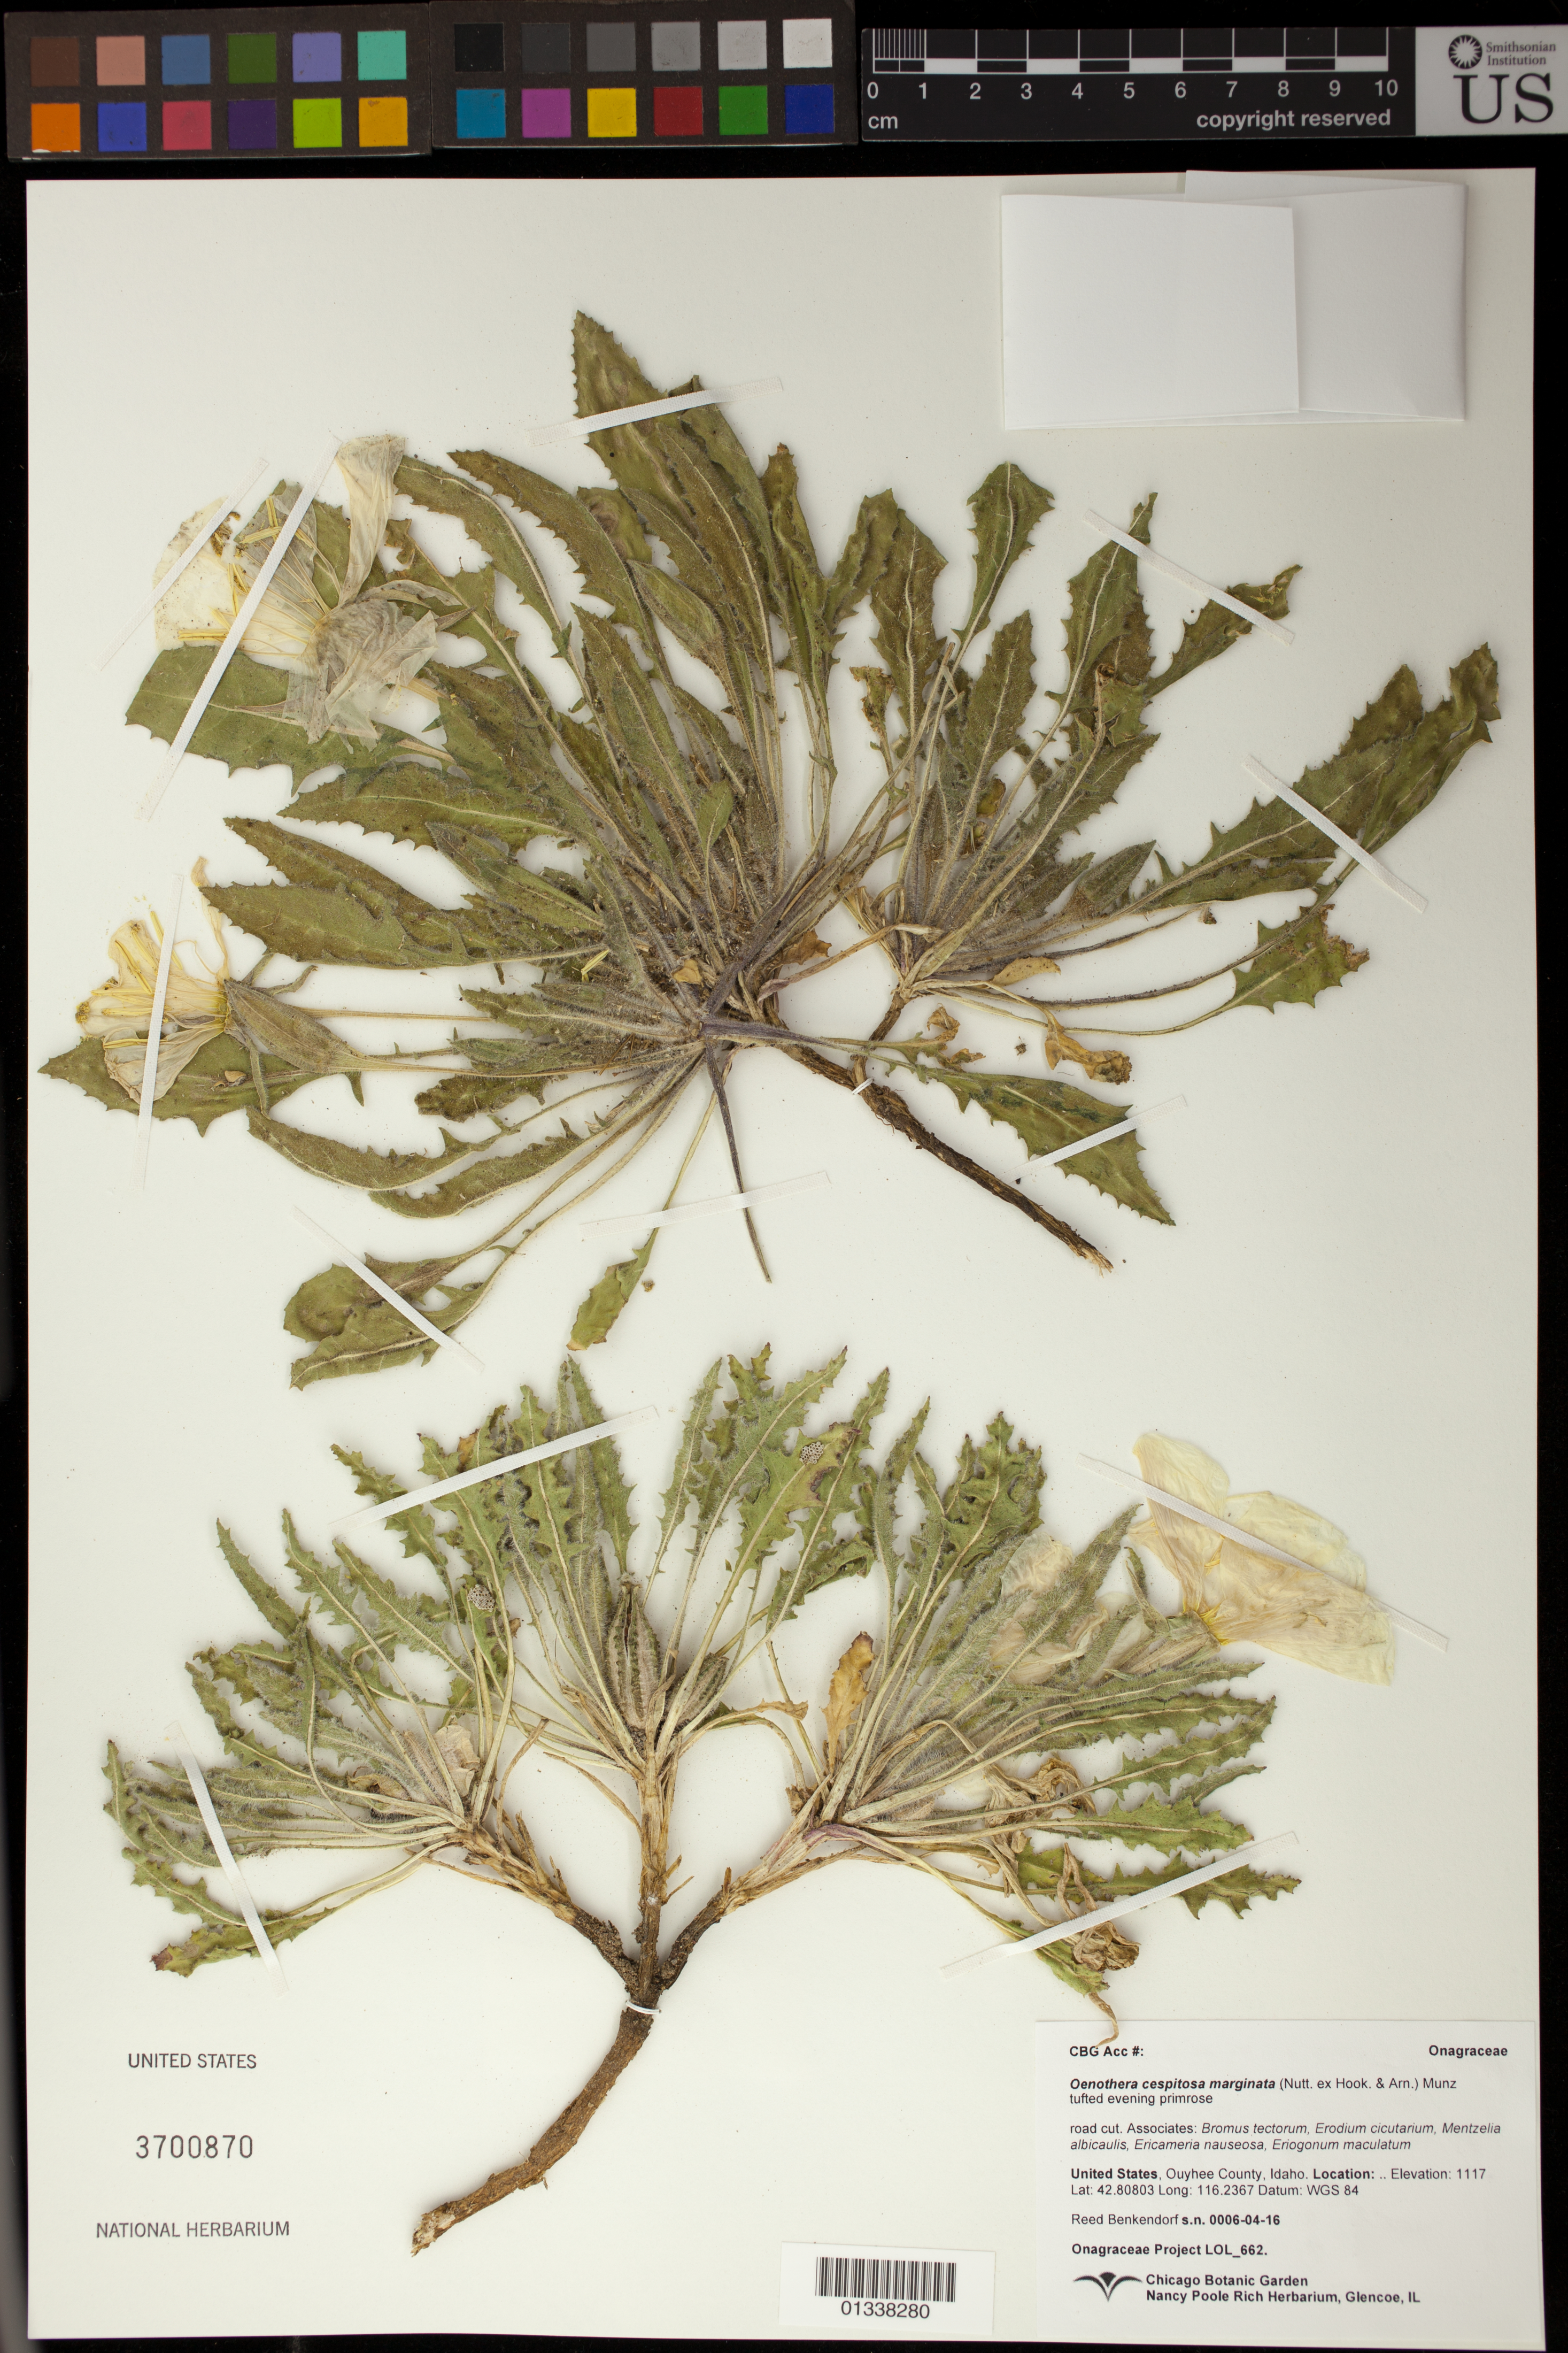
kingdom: Plantae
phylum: Tracheophyta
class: Magnoliopsida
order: Myrtales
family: Onagraceae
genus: Oenothera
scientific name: Oenothera cespitosa subsp. marginata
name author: (Nutt. ex Hook. & Arn.) Munz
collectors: R. Benkendorf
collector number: LOL 662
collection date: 2016-06-04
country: United States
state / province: Idaho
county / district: Owyhee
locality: Oreana Cut Off Grade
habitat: road cut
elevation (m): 1117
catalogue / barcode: US 3700870